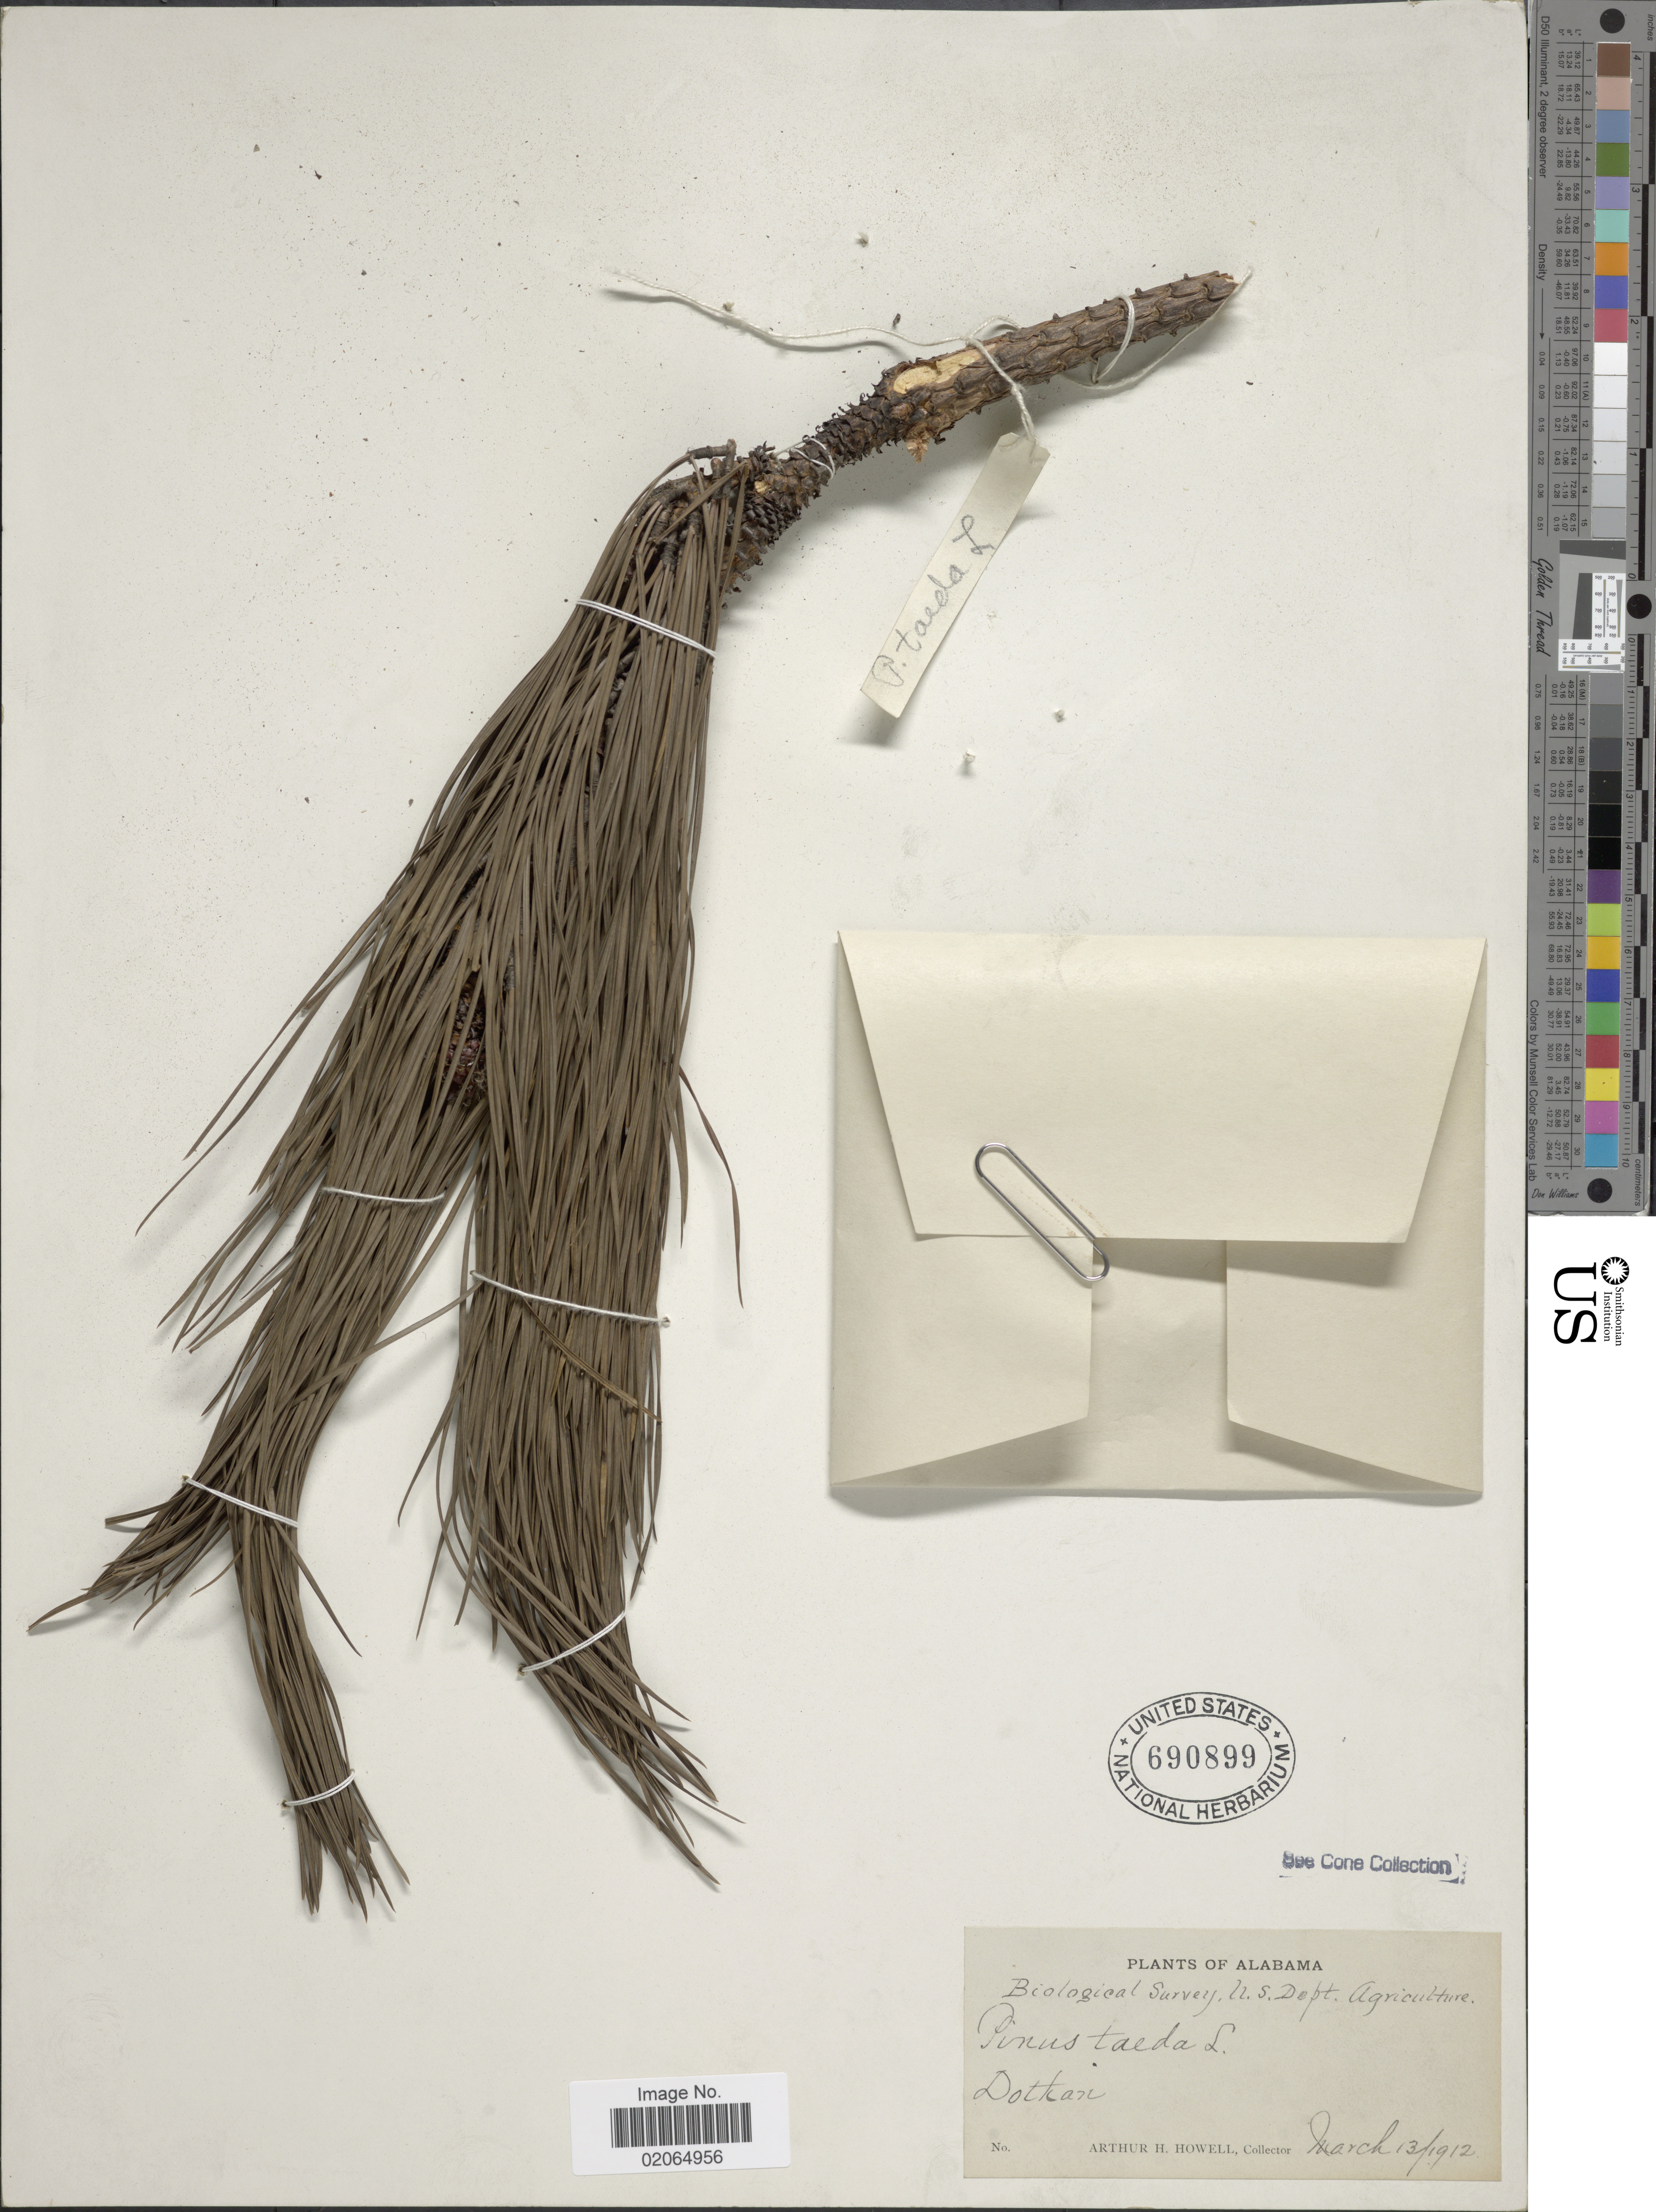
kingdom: Plantae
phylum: Tracheophyta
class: Pinopsida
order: Pinales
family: Pinaceae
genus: Pinus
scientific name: Pinus taeda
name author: L.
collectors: A. H. Howell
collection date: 1912-03-13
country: United States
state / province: Alabama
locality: Dotkan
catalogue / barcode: US 690899